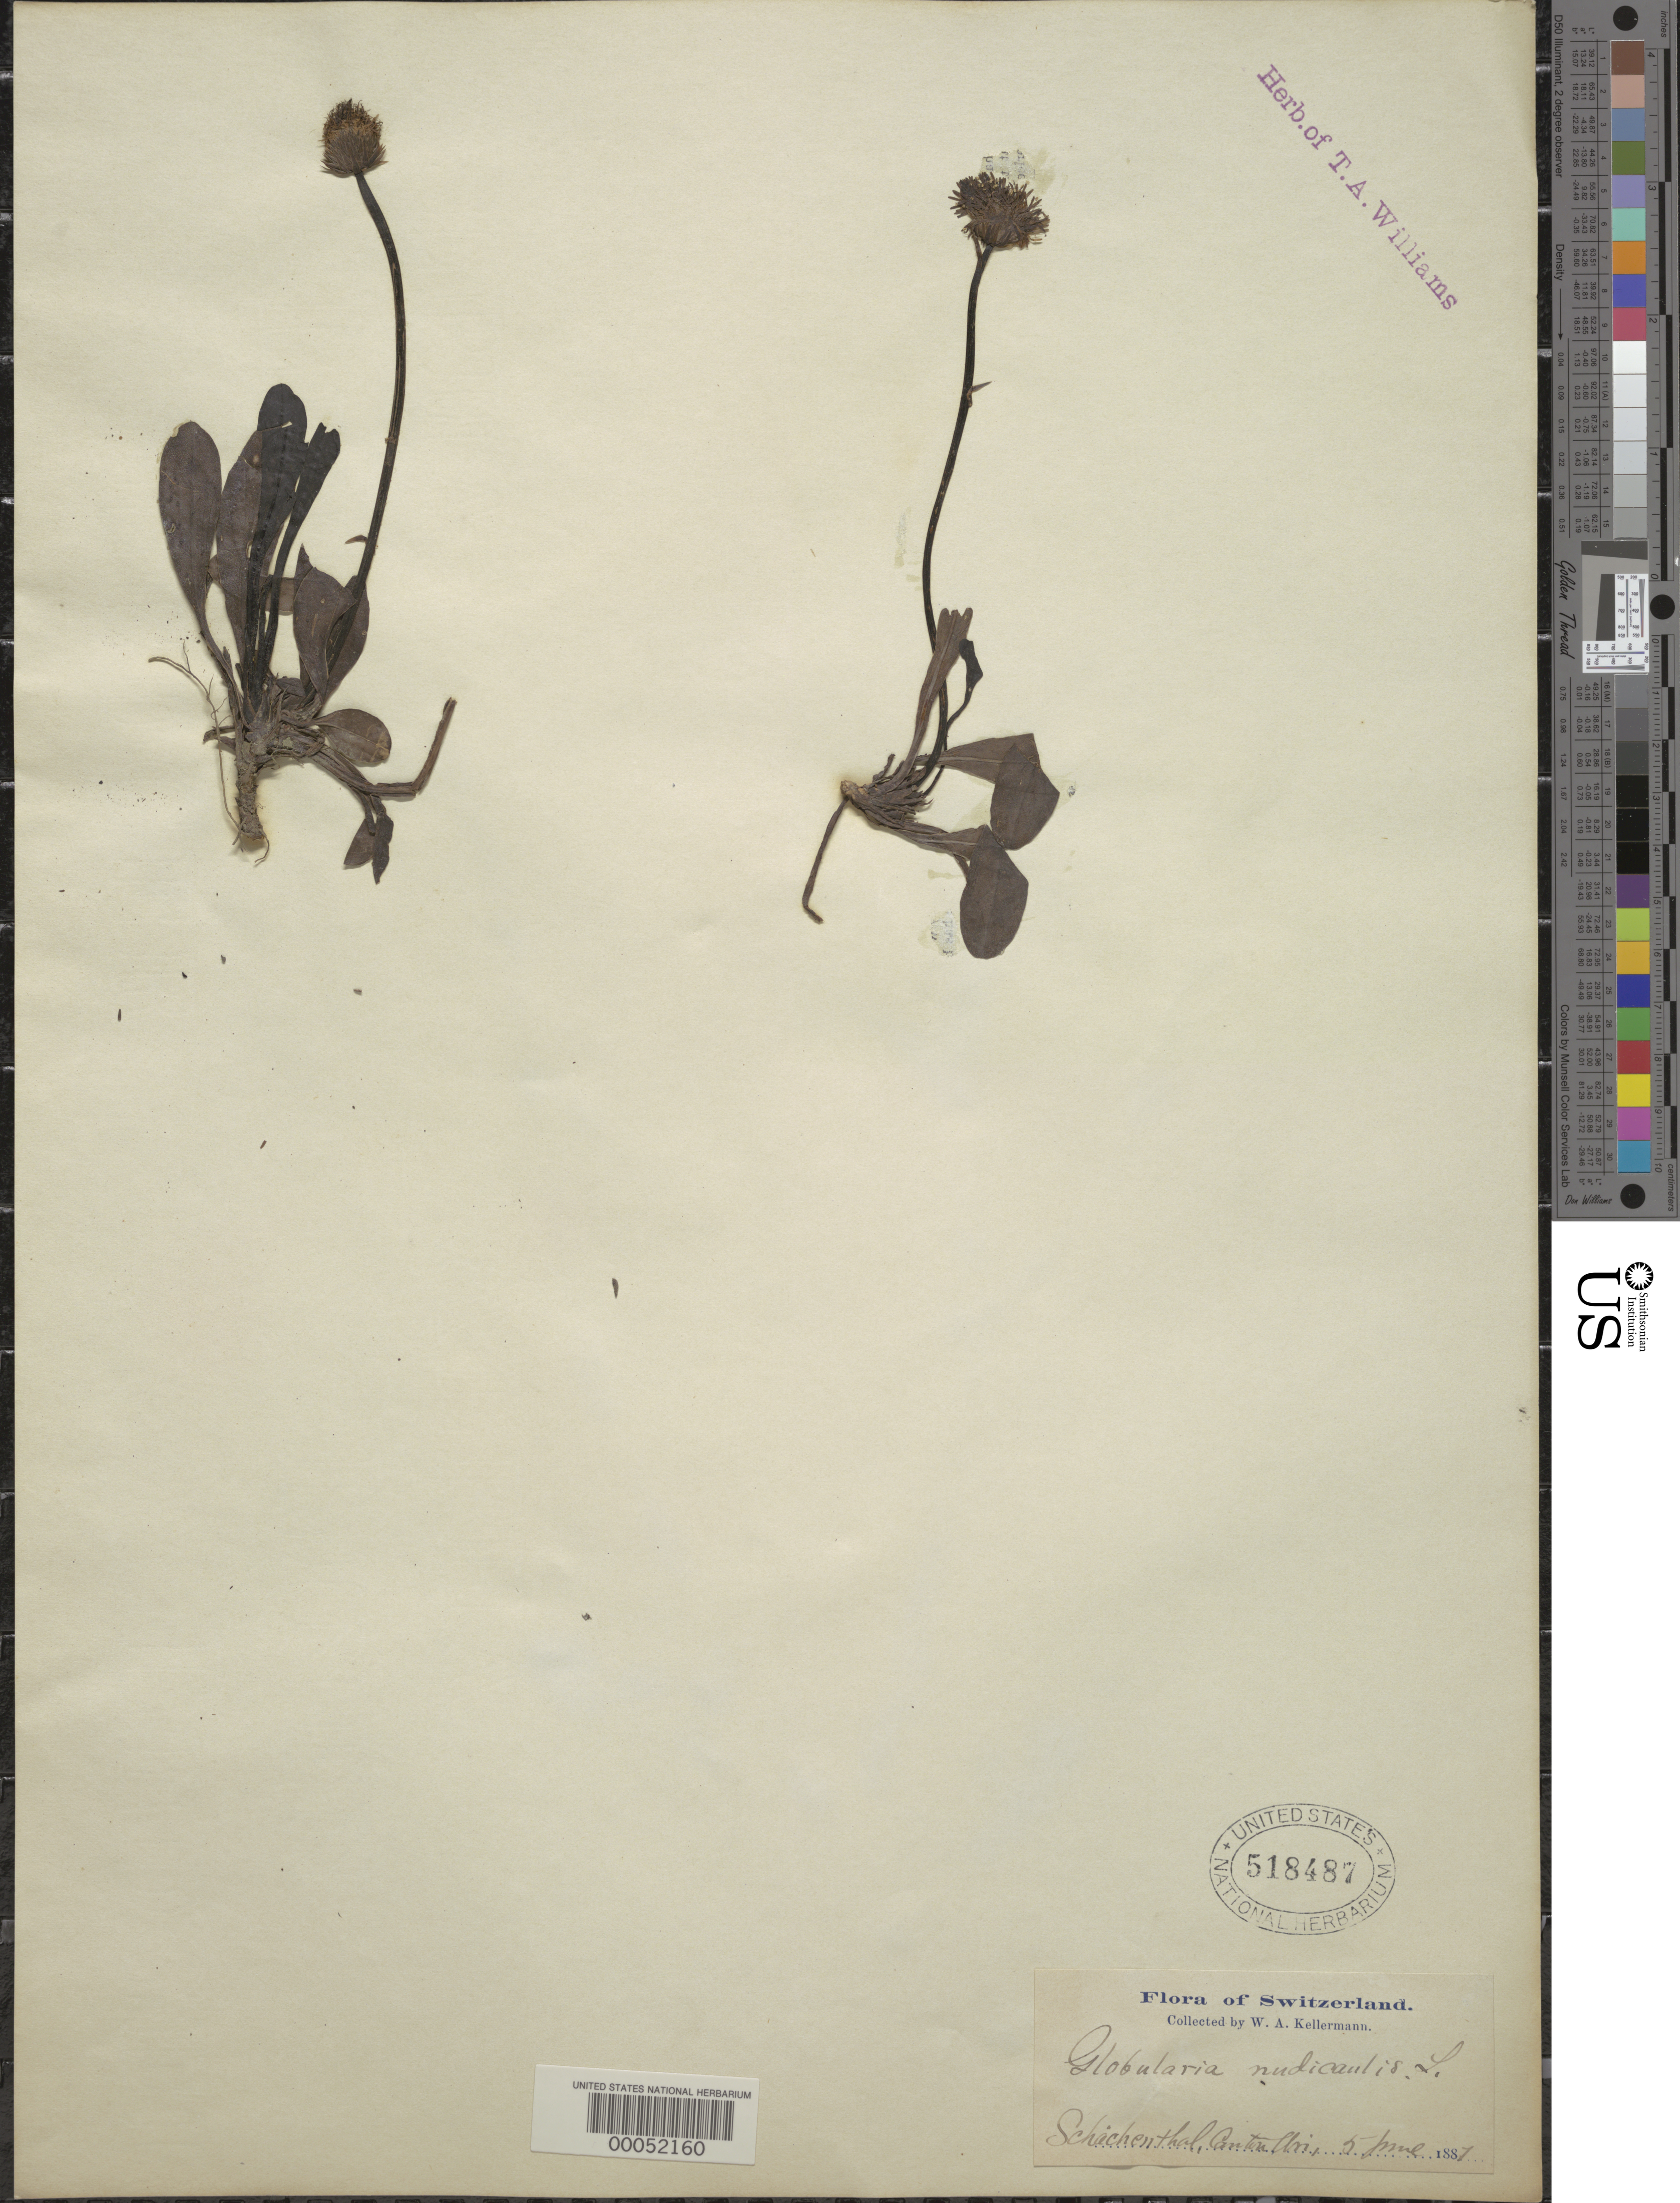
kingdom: Plantae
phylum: Tracheophyta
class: Magnoliopsida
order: Lamiales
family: Plantaginaceae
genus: Globularia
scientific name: Globularia nudicaulis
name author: L.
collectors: W. A. Kellerman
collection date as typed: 05 May 1887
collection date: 1887-05-05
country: Switzerland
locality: Schichenthal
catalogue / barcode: US 518487